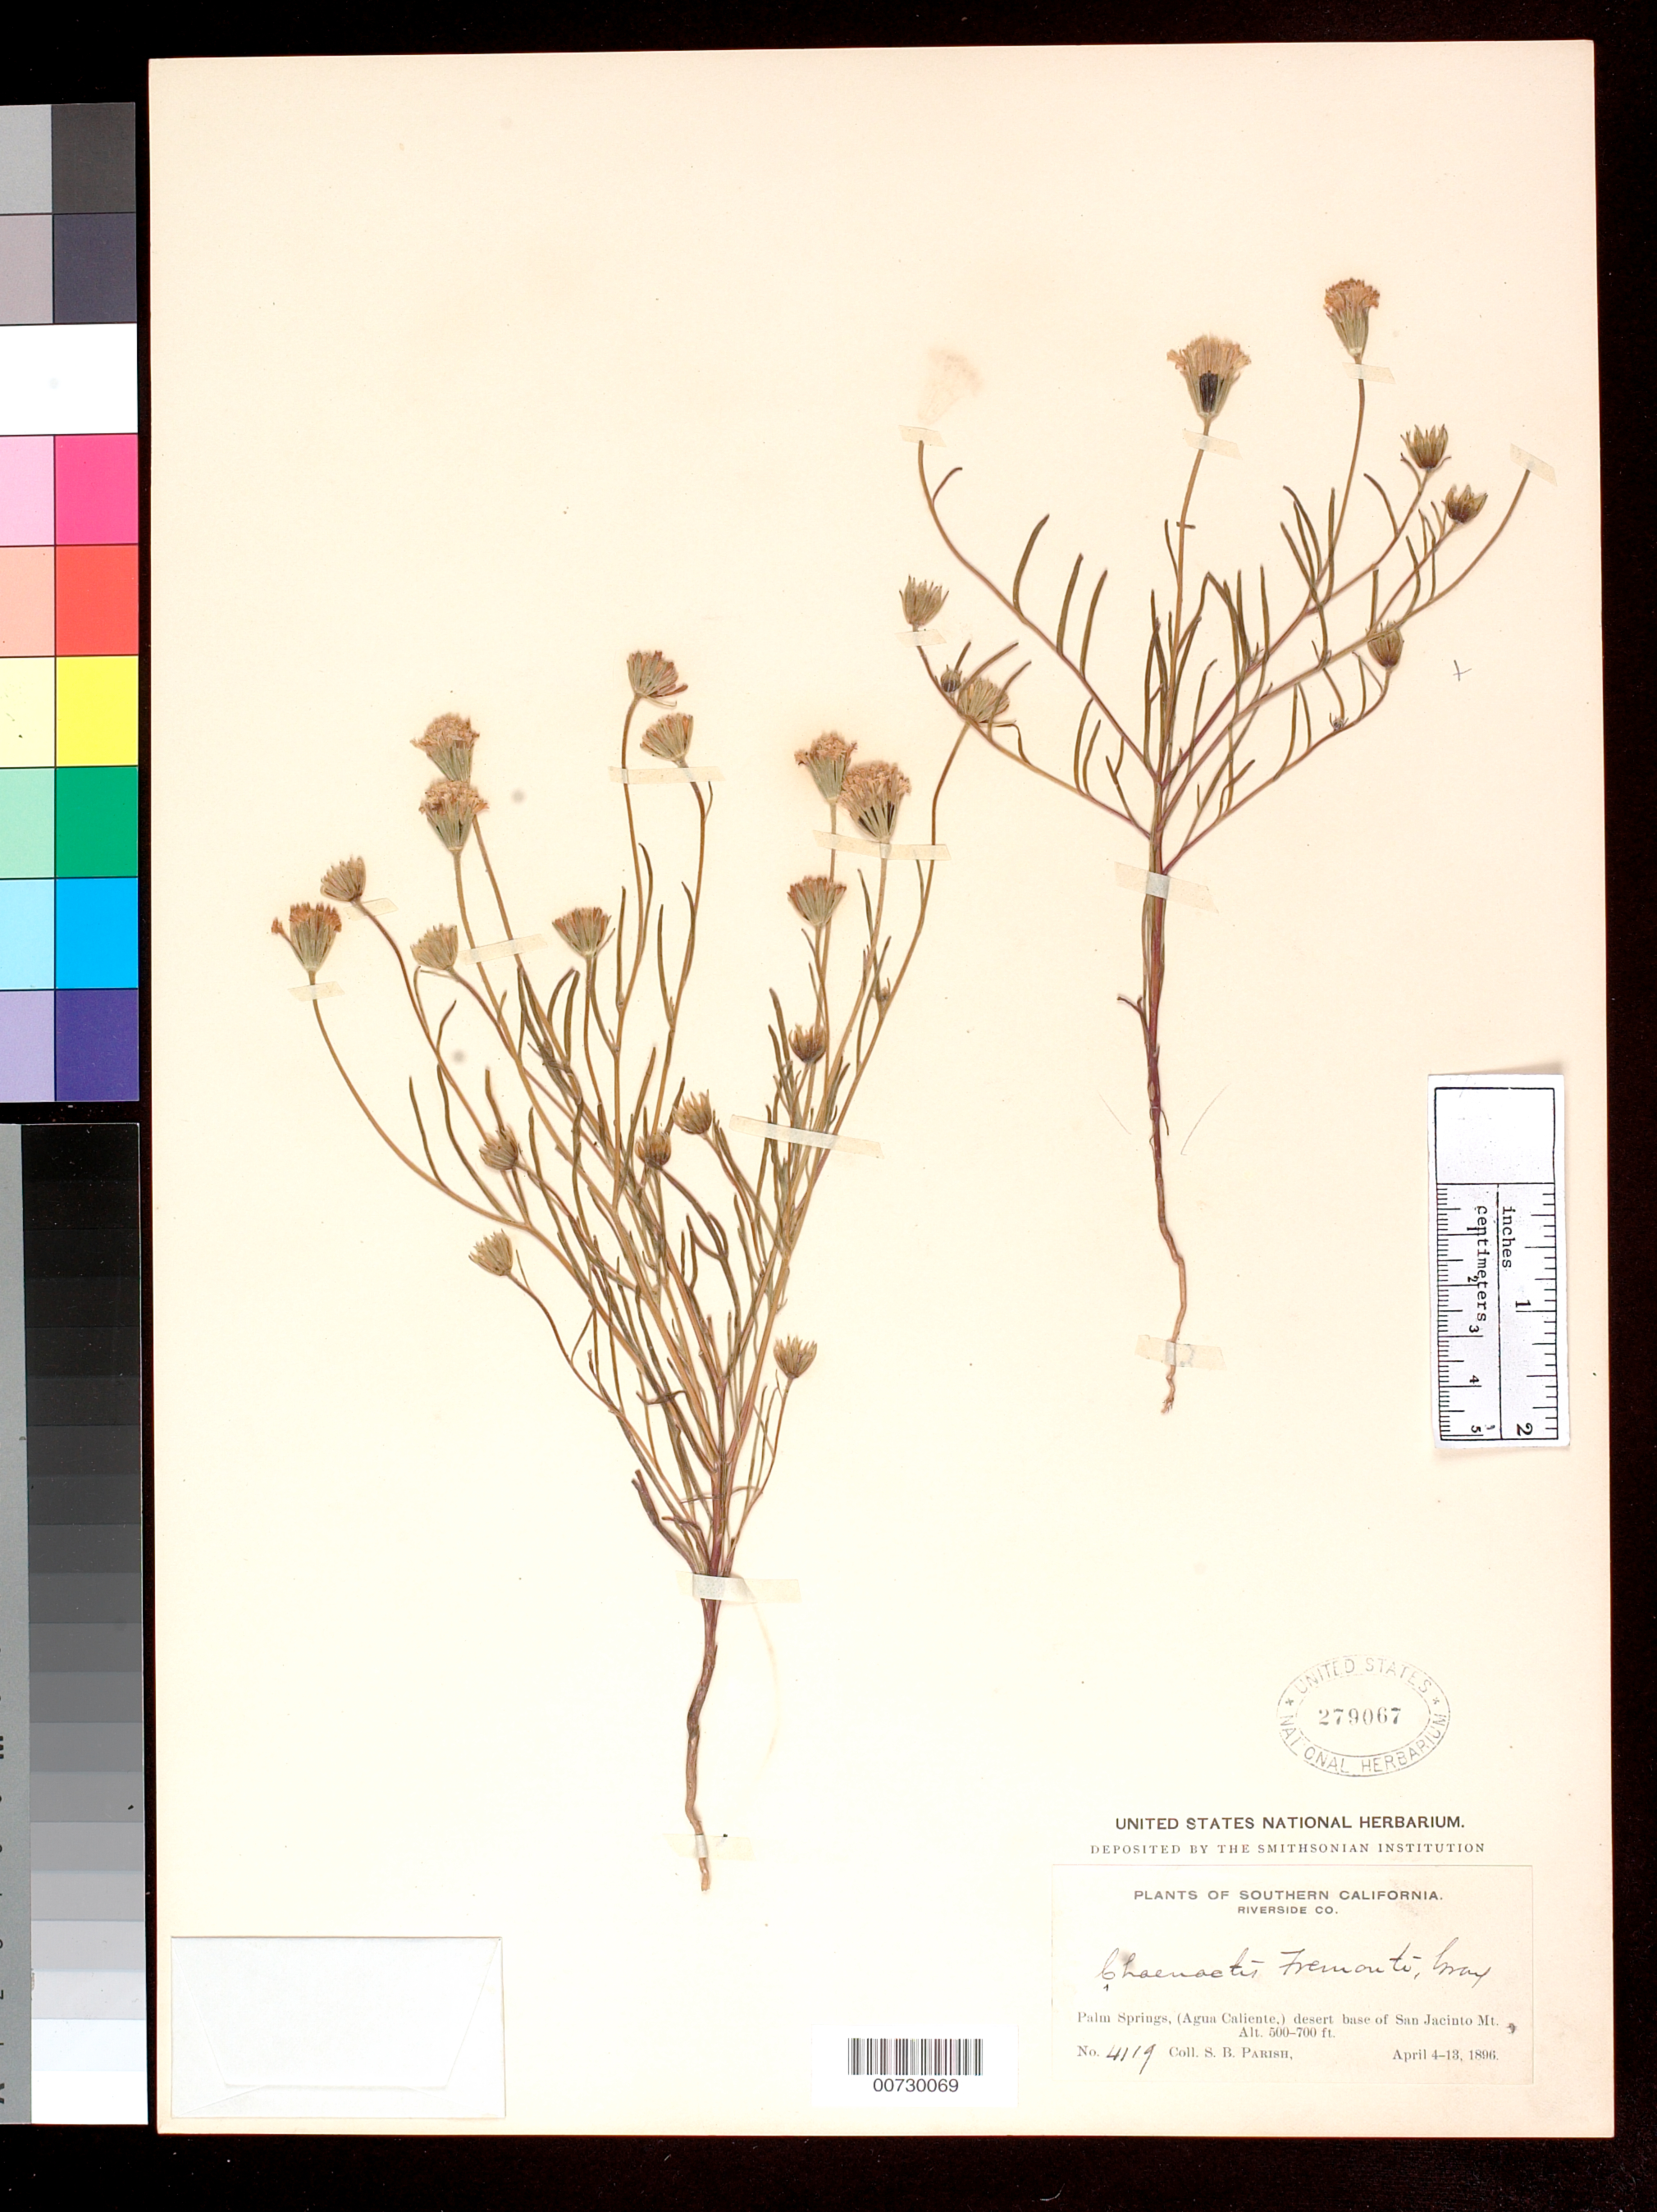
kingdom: Plantae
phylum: Tracheophyta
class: Magnoliopsida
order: Asterales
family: Asteraceae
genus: Chaenactis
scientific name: Chaenactis fremontii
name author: A. Gray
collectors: S. B. Parish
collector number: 4119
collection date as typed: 04 Apr 1896 to 13 Apr 1896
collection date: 1896-04-04/1896-04-13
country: United States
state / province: California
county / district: Riverside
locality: Palm springs, (agua caliente) desert base of san jacinto mts.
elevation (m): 152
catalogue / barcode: US 279067